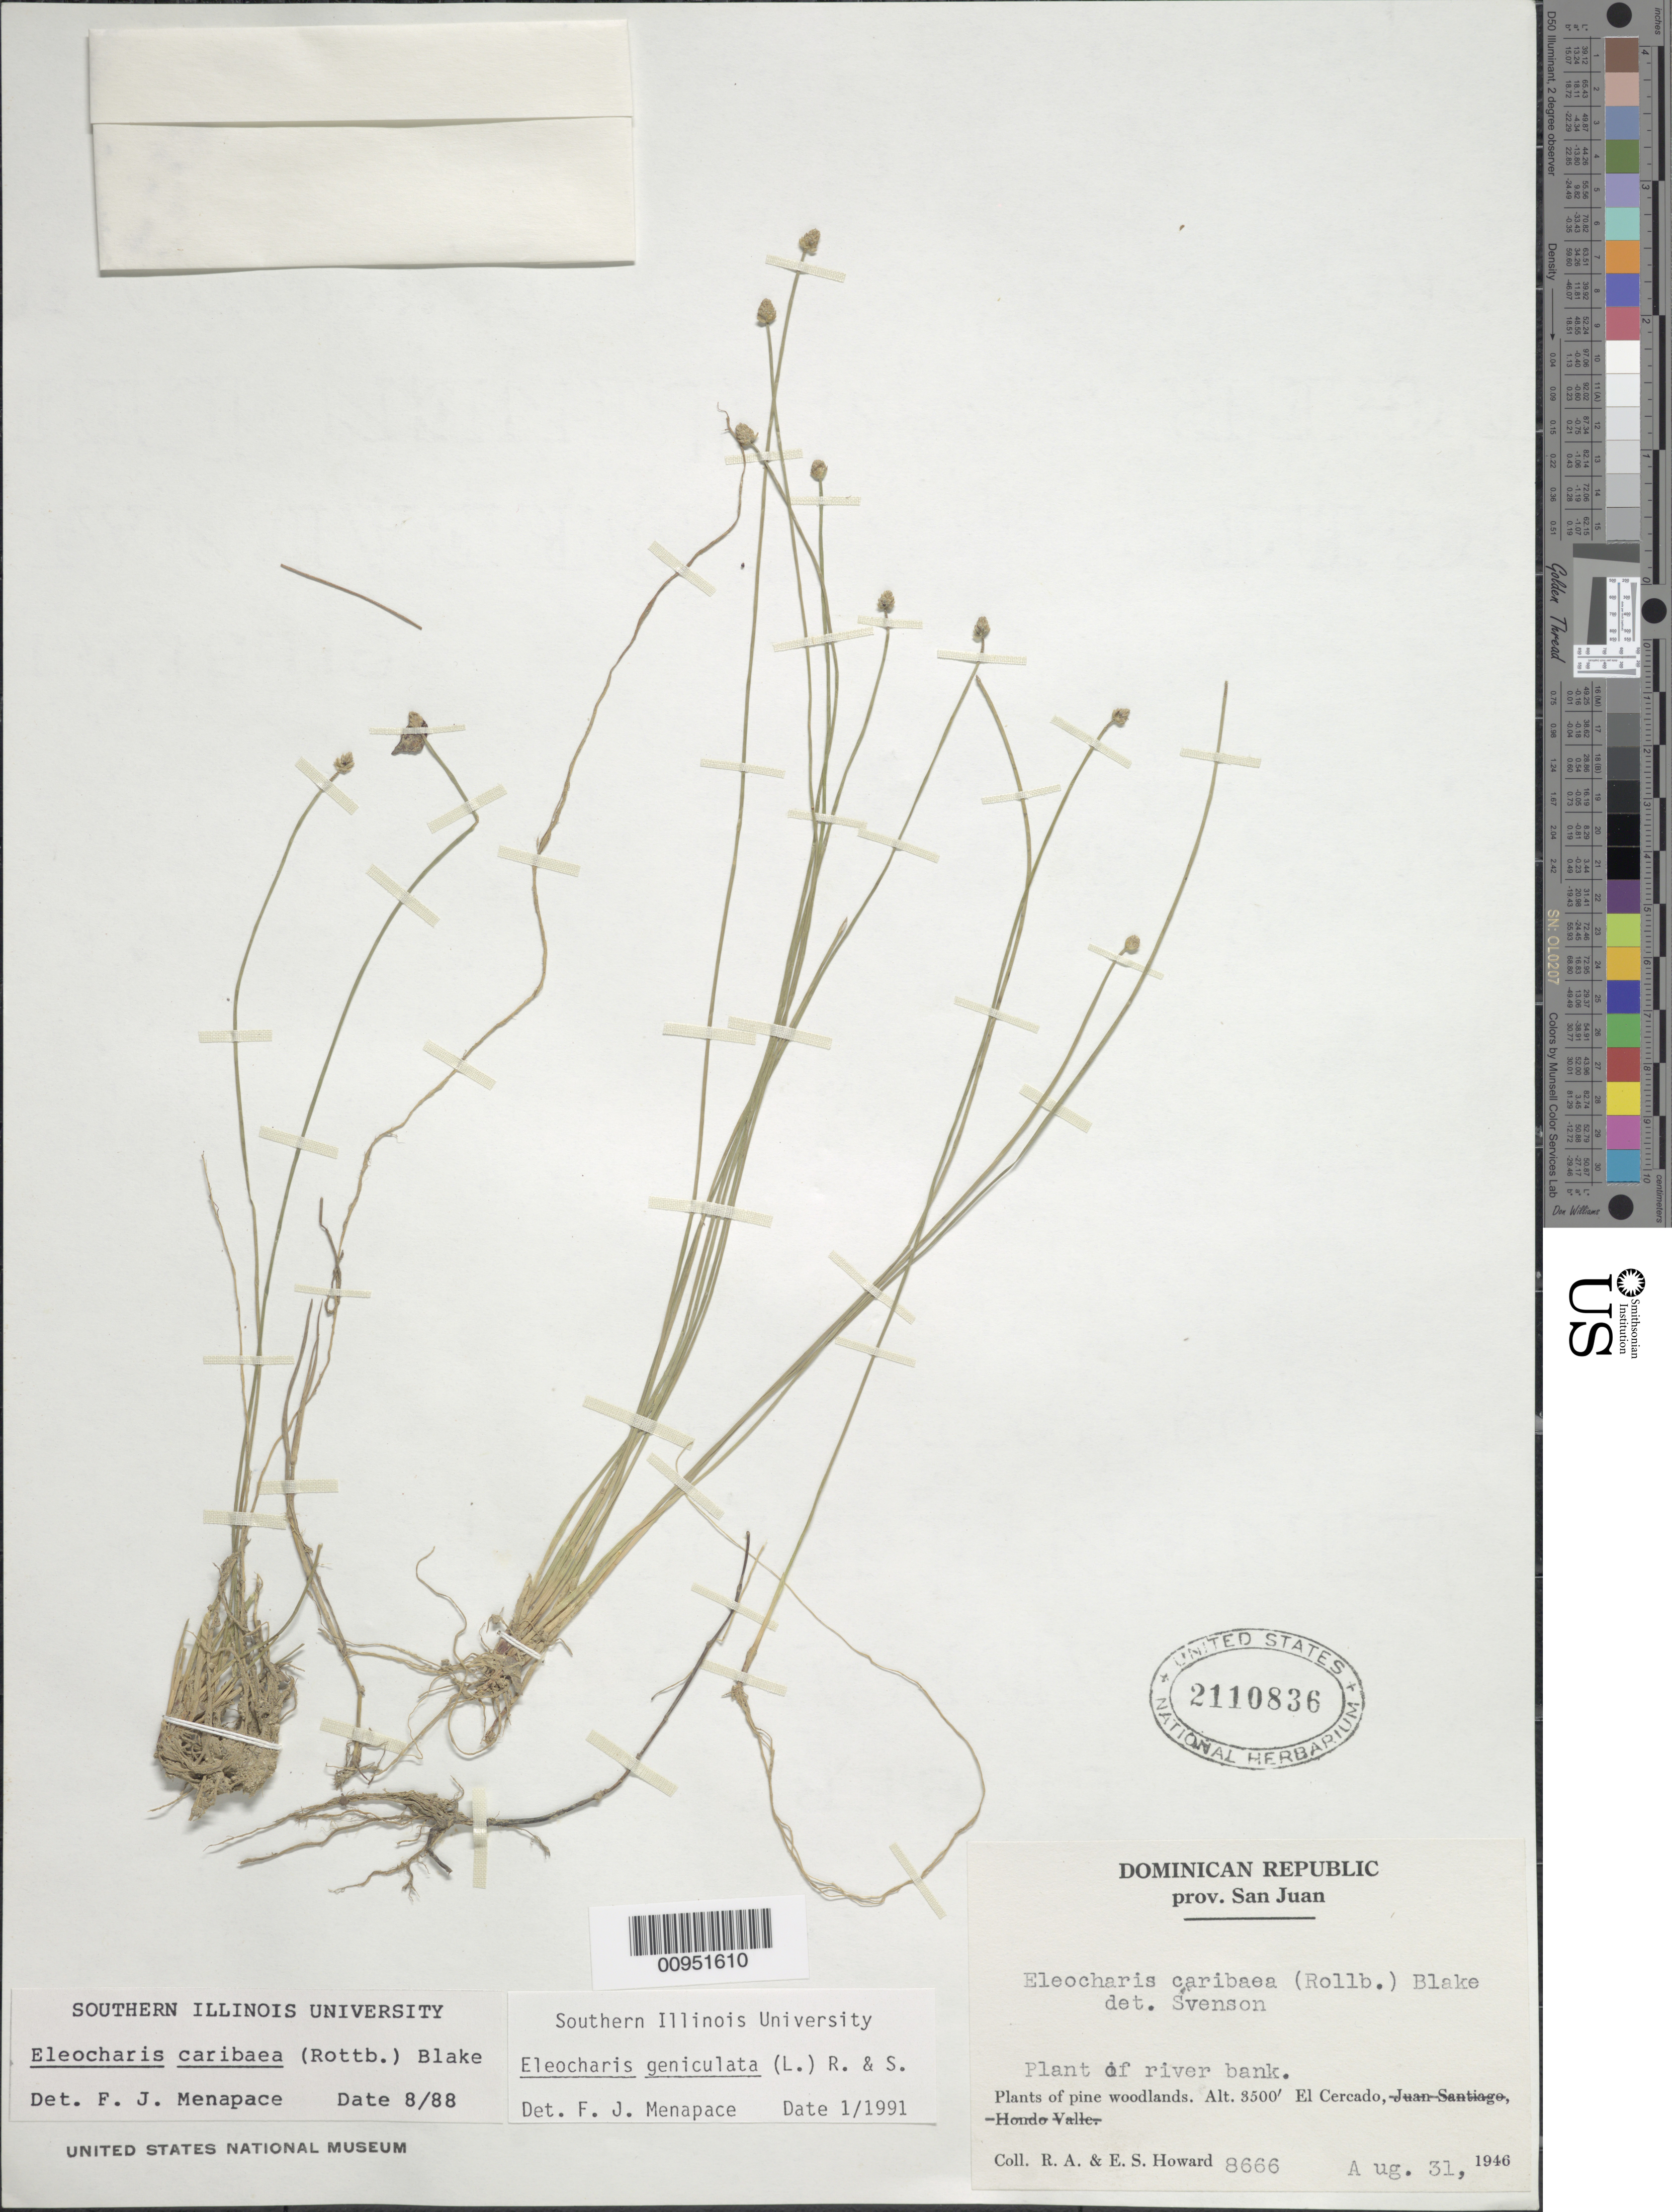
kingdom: Plantae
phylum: Tracheophyta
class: Liliopsida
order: Poales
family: Cyperaceae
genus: Eleocharis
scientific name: Eleocharis geniculata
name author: (L.) Roem. & Schult.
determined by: Menapace, F. J.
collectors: R. A. Howard & E. S. Howard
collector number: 8666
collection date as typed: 31 Aug 1946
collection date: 1946-08-31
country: Dominican Republic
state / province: San Juan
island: Hispaniola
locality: Pine woodlands, El Cercado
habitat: River bank in pine woodlands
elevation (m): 1067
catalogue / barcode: US 2110836